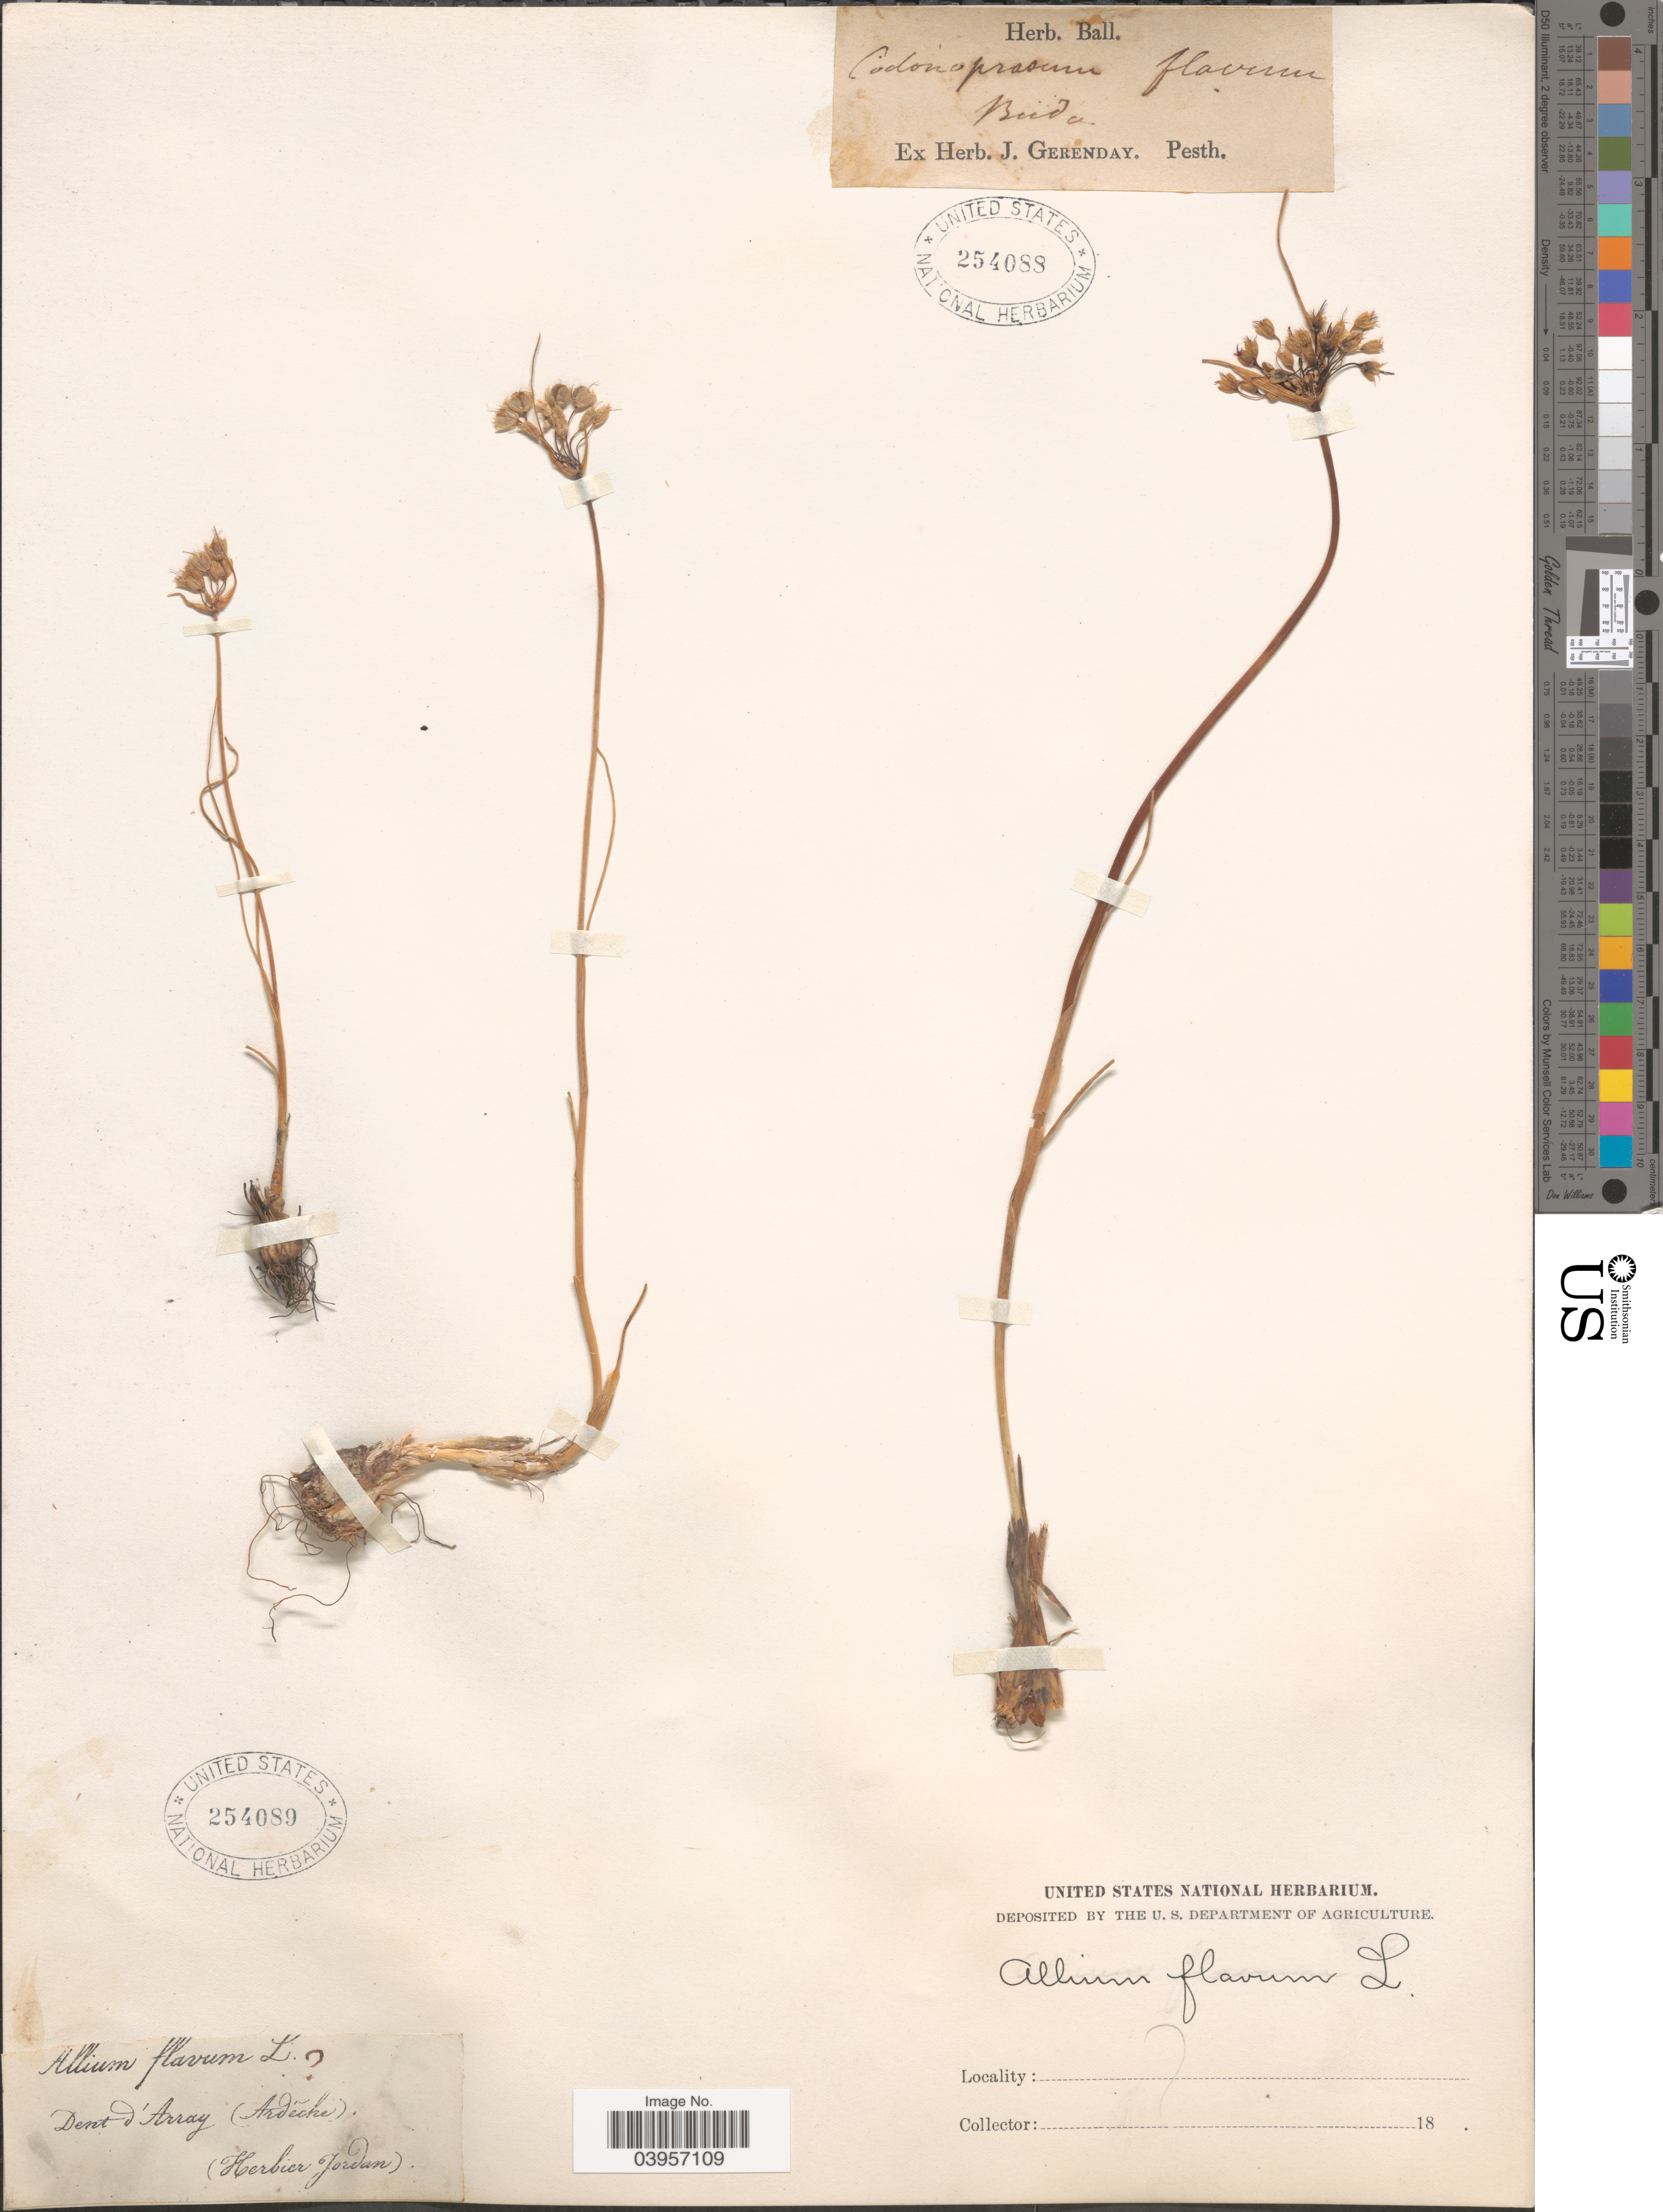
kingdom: Plantae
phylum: Tracheophyta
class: Liliopsida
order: Asparagales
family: Amaryllidaceae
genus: Allium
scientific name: Allium flavum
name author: L.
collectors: ex herb. Jordan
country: France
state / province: Auvergne-Rhône-Alpes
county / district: Ardèche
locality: Dent d'Array (Ardêche).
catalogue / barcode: US 254089-2